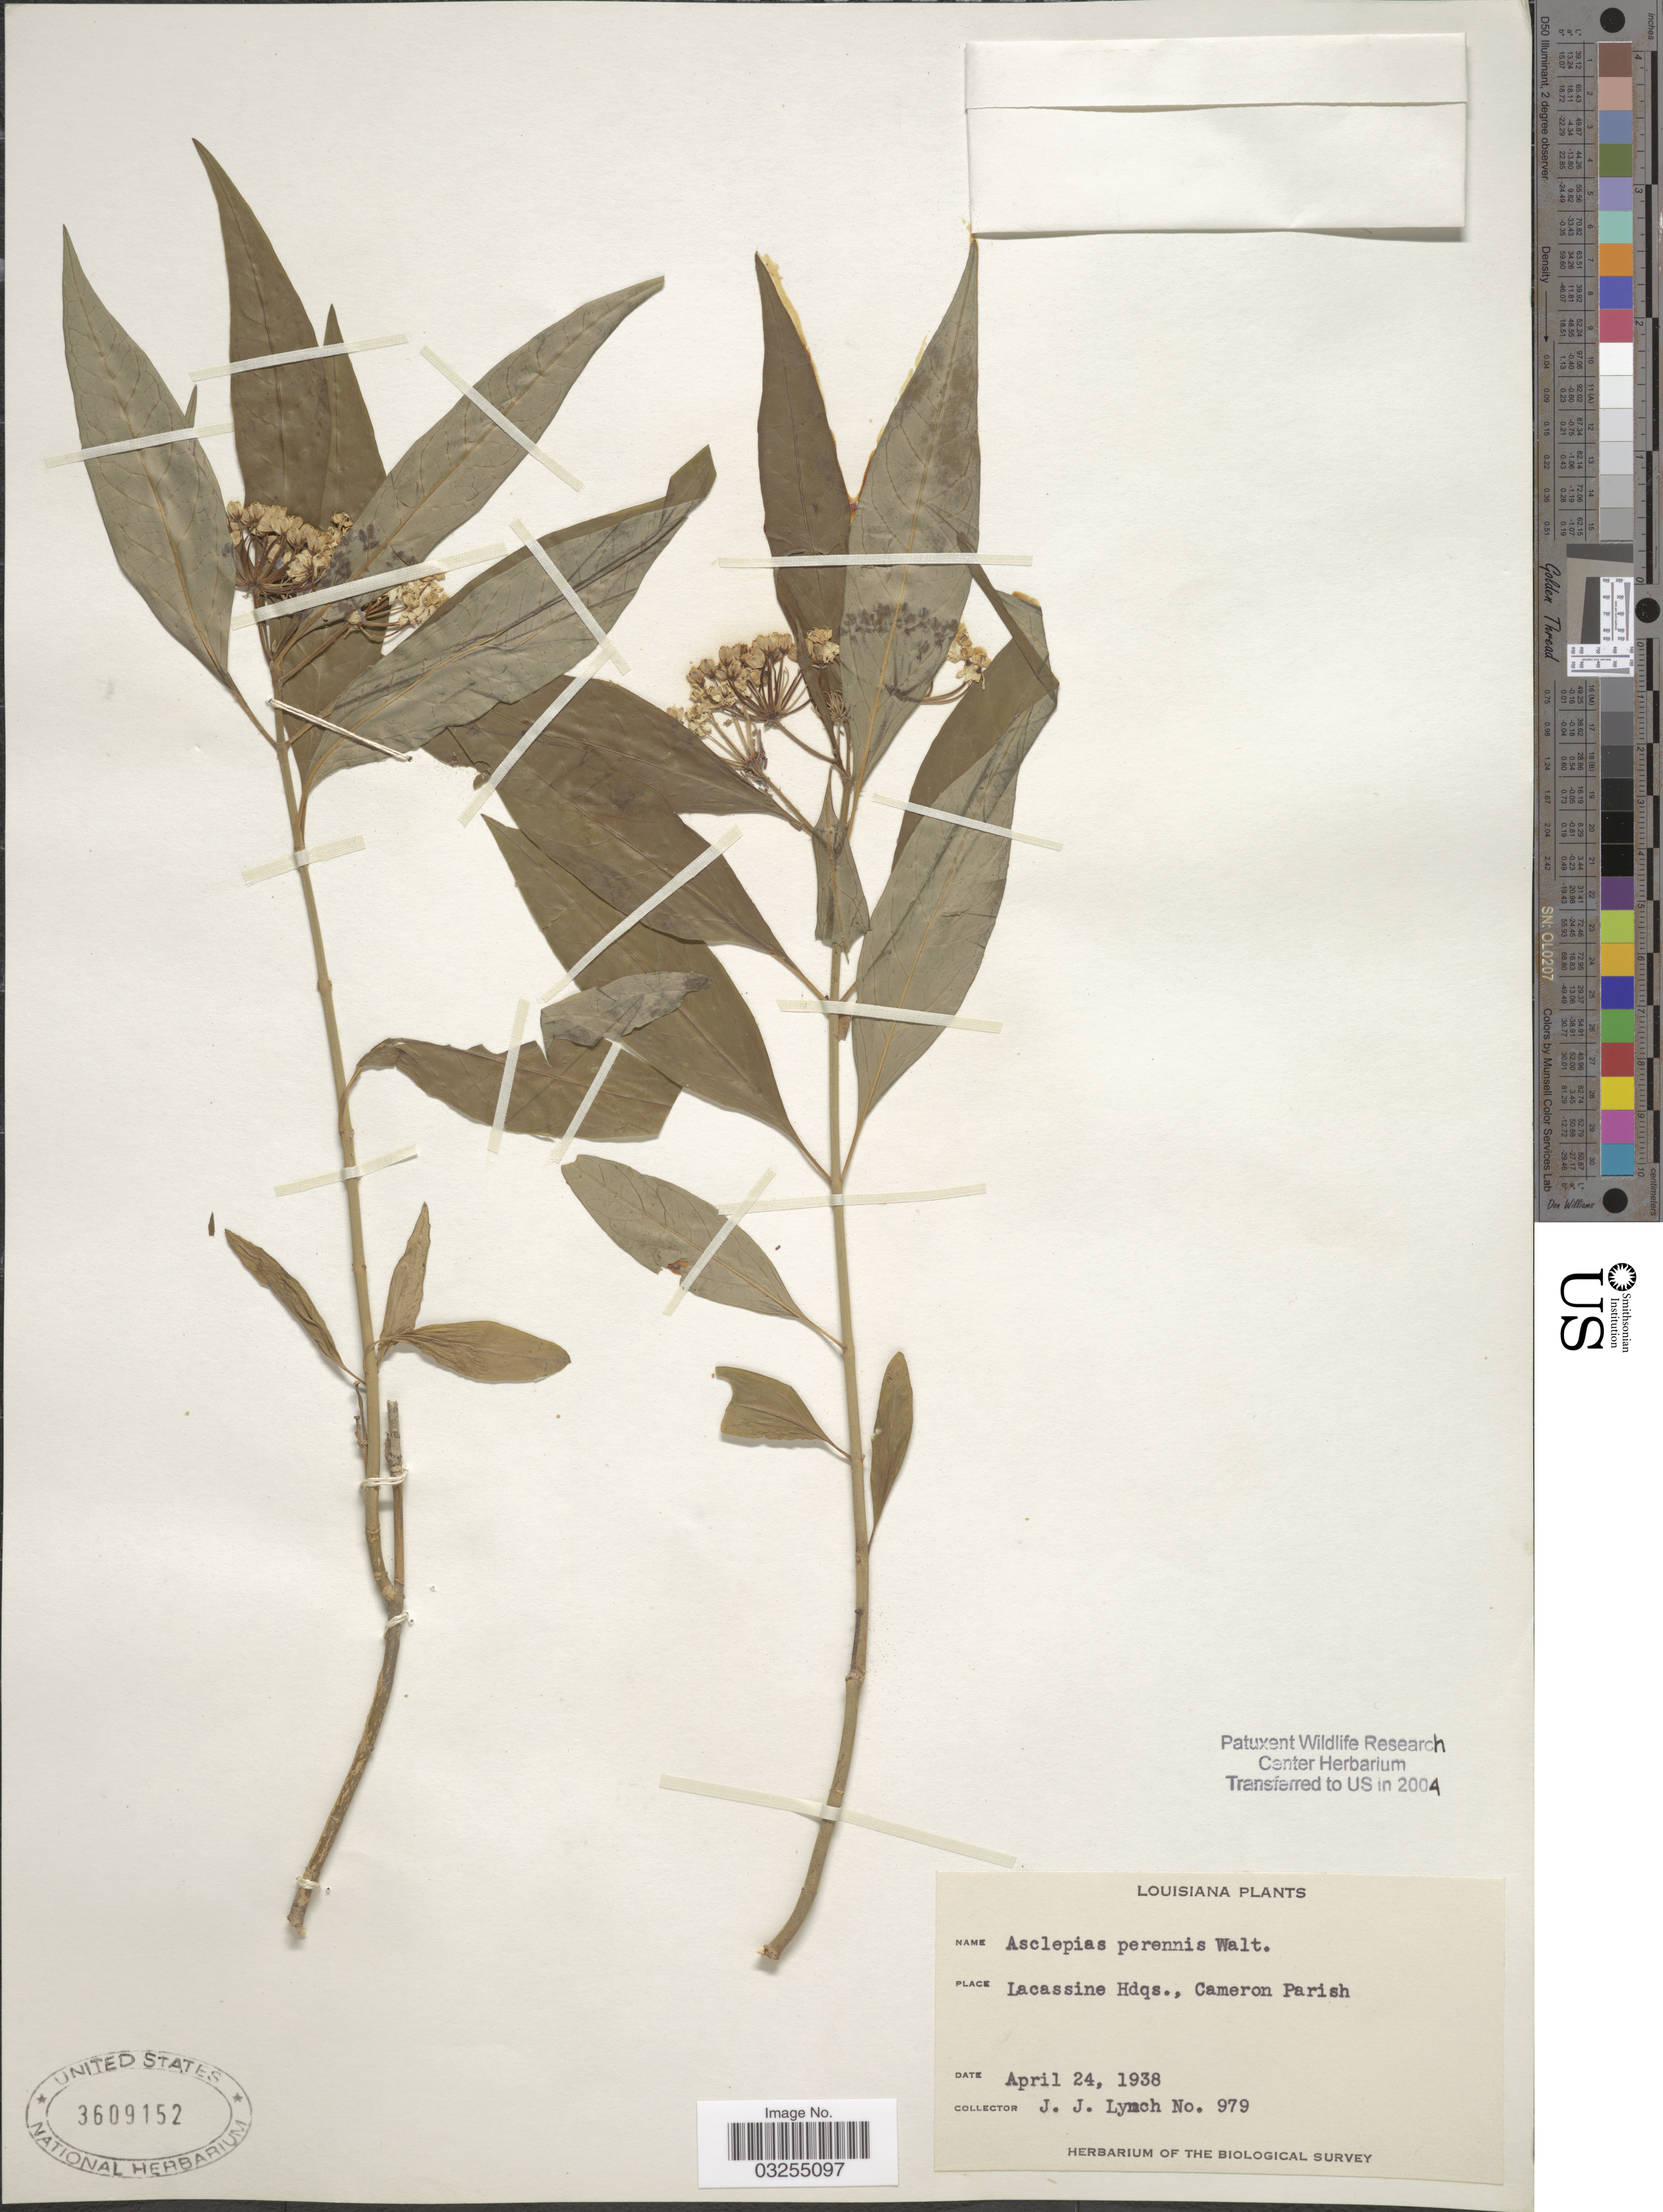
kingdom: Plantae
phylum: Tracheophyta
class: Magnoliopsida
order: Gentianales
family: Apocynaceae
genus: Asclepias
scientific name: Asclepias perennis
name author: Walter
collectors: J. Lynch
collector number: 979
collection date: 1938-04-24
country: United States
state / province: Louisiana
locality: Lacassine Hdqs, Cameron Parish.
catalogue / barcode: US 3609152